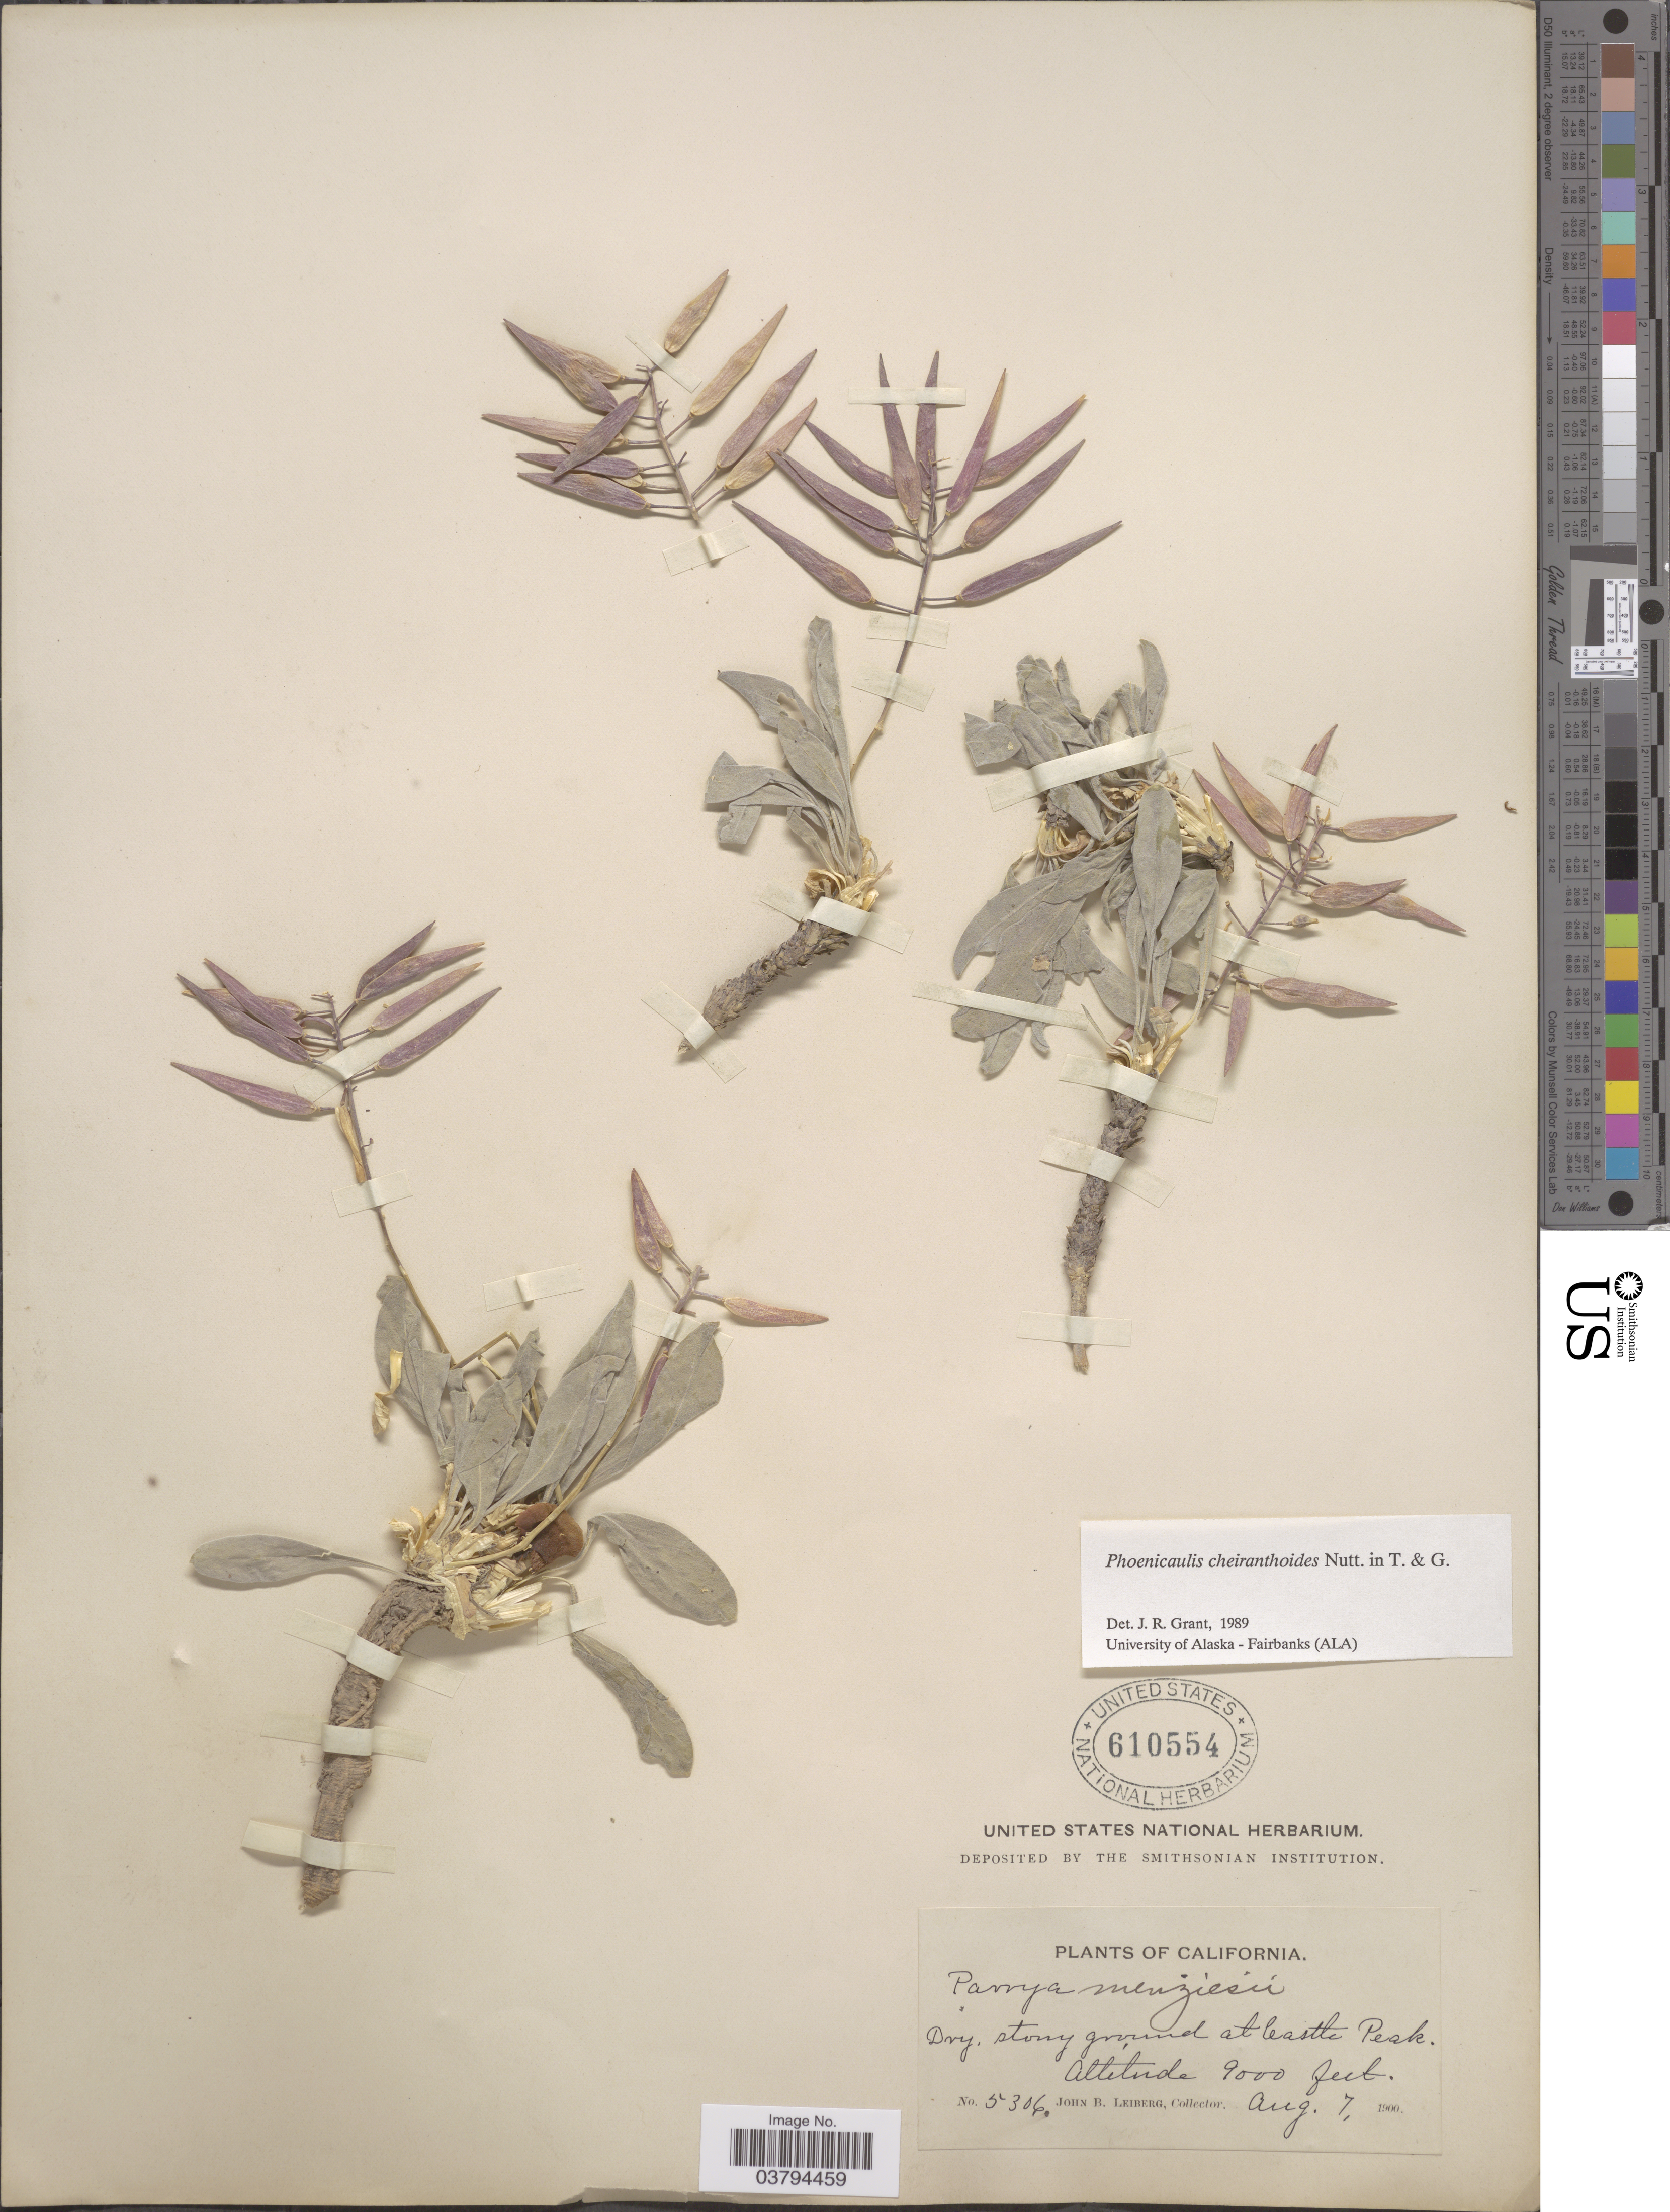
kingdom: Plantae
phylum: Tracheophyta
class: Magnoliopsida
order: Brassicales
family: Brassicaceae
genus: Phoenicaulis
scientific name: Phoenicaulis cheiranthoides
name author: Nutt.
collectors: J. B. Leiberg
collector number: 5306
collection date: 1900-08-07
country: United States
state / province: California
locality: Dry, stony ground at Castle Peak.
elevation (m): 2743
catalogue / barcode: US 610554